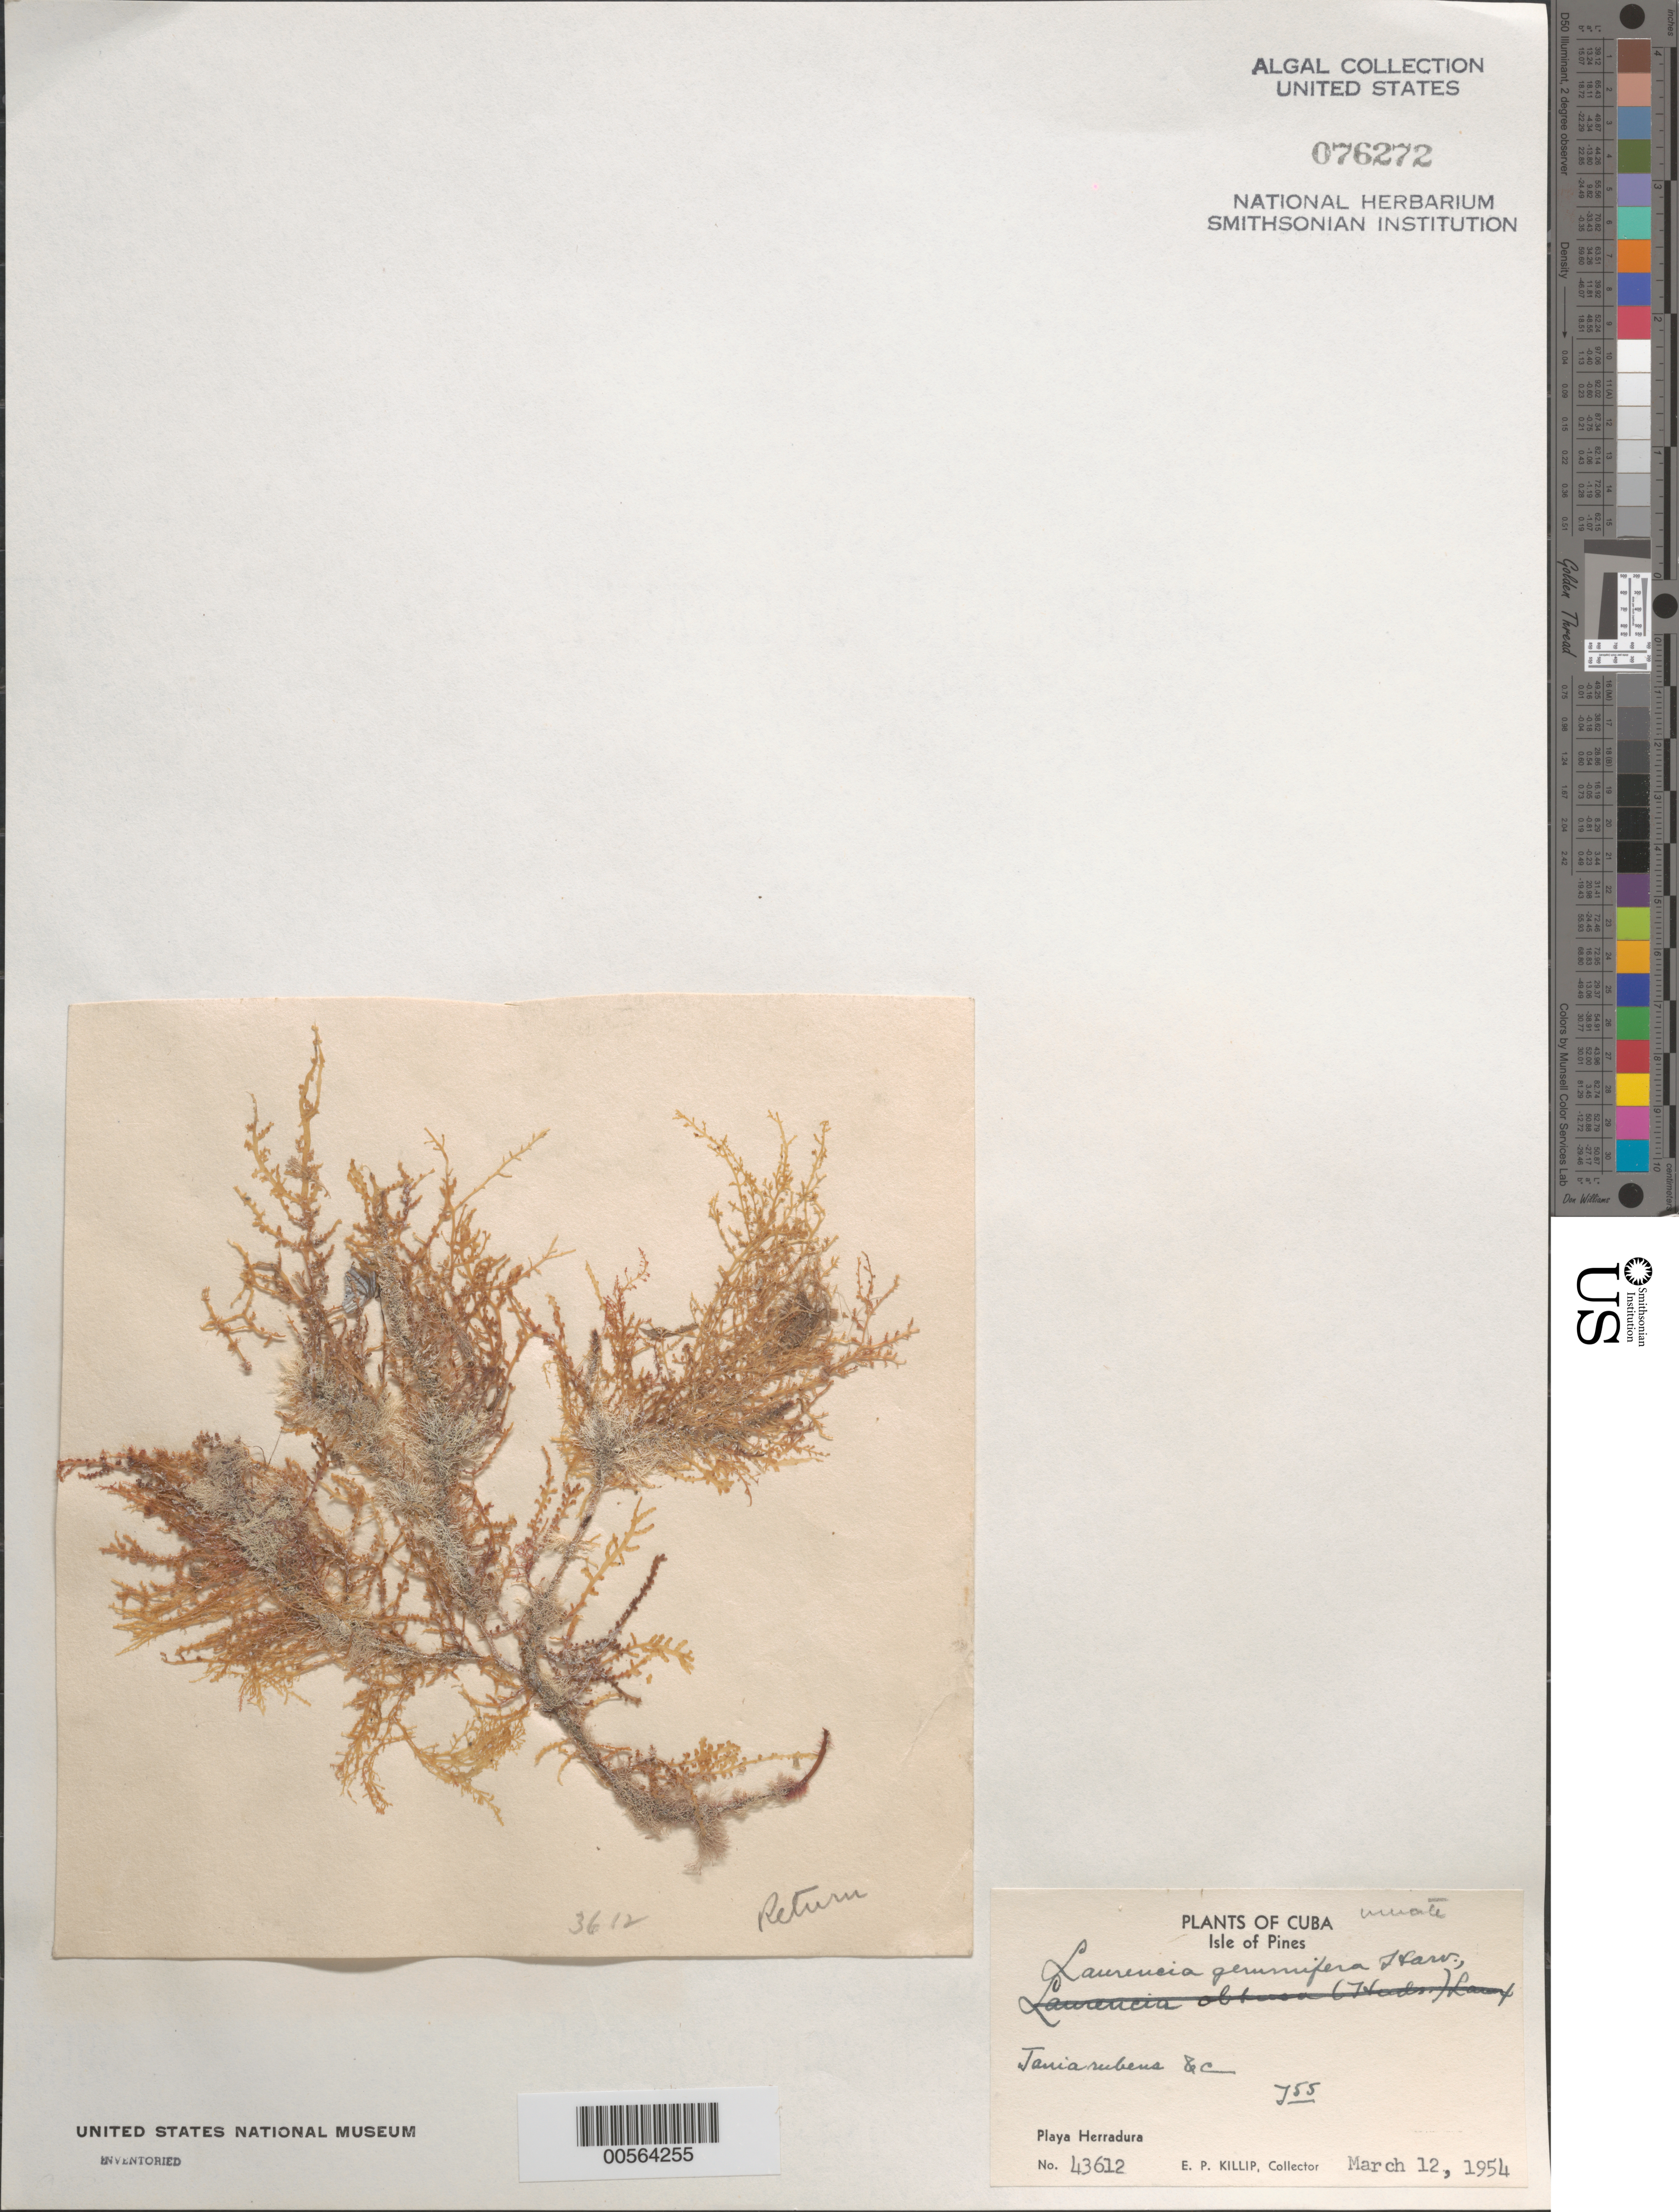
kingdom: Plantae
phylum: Rhodophyta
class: Florideophyceae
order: Ceramiales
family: Rhodomelaceae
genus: Yuzurua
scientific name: Yuzurua poiteaui var. gemmifera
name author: (Harvey) M.J. Wynne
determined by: Algae name updating Project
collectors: E. P. Killip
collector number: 43612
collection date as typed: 12 Mar 1954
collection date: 1954-03-12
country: Cuba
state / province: Isla de La Juventud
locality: Playa herradura, isle of youth (isle of pines)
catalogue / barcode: US 76272